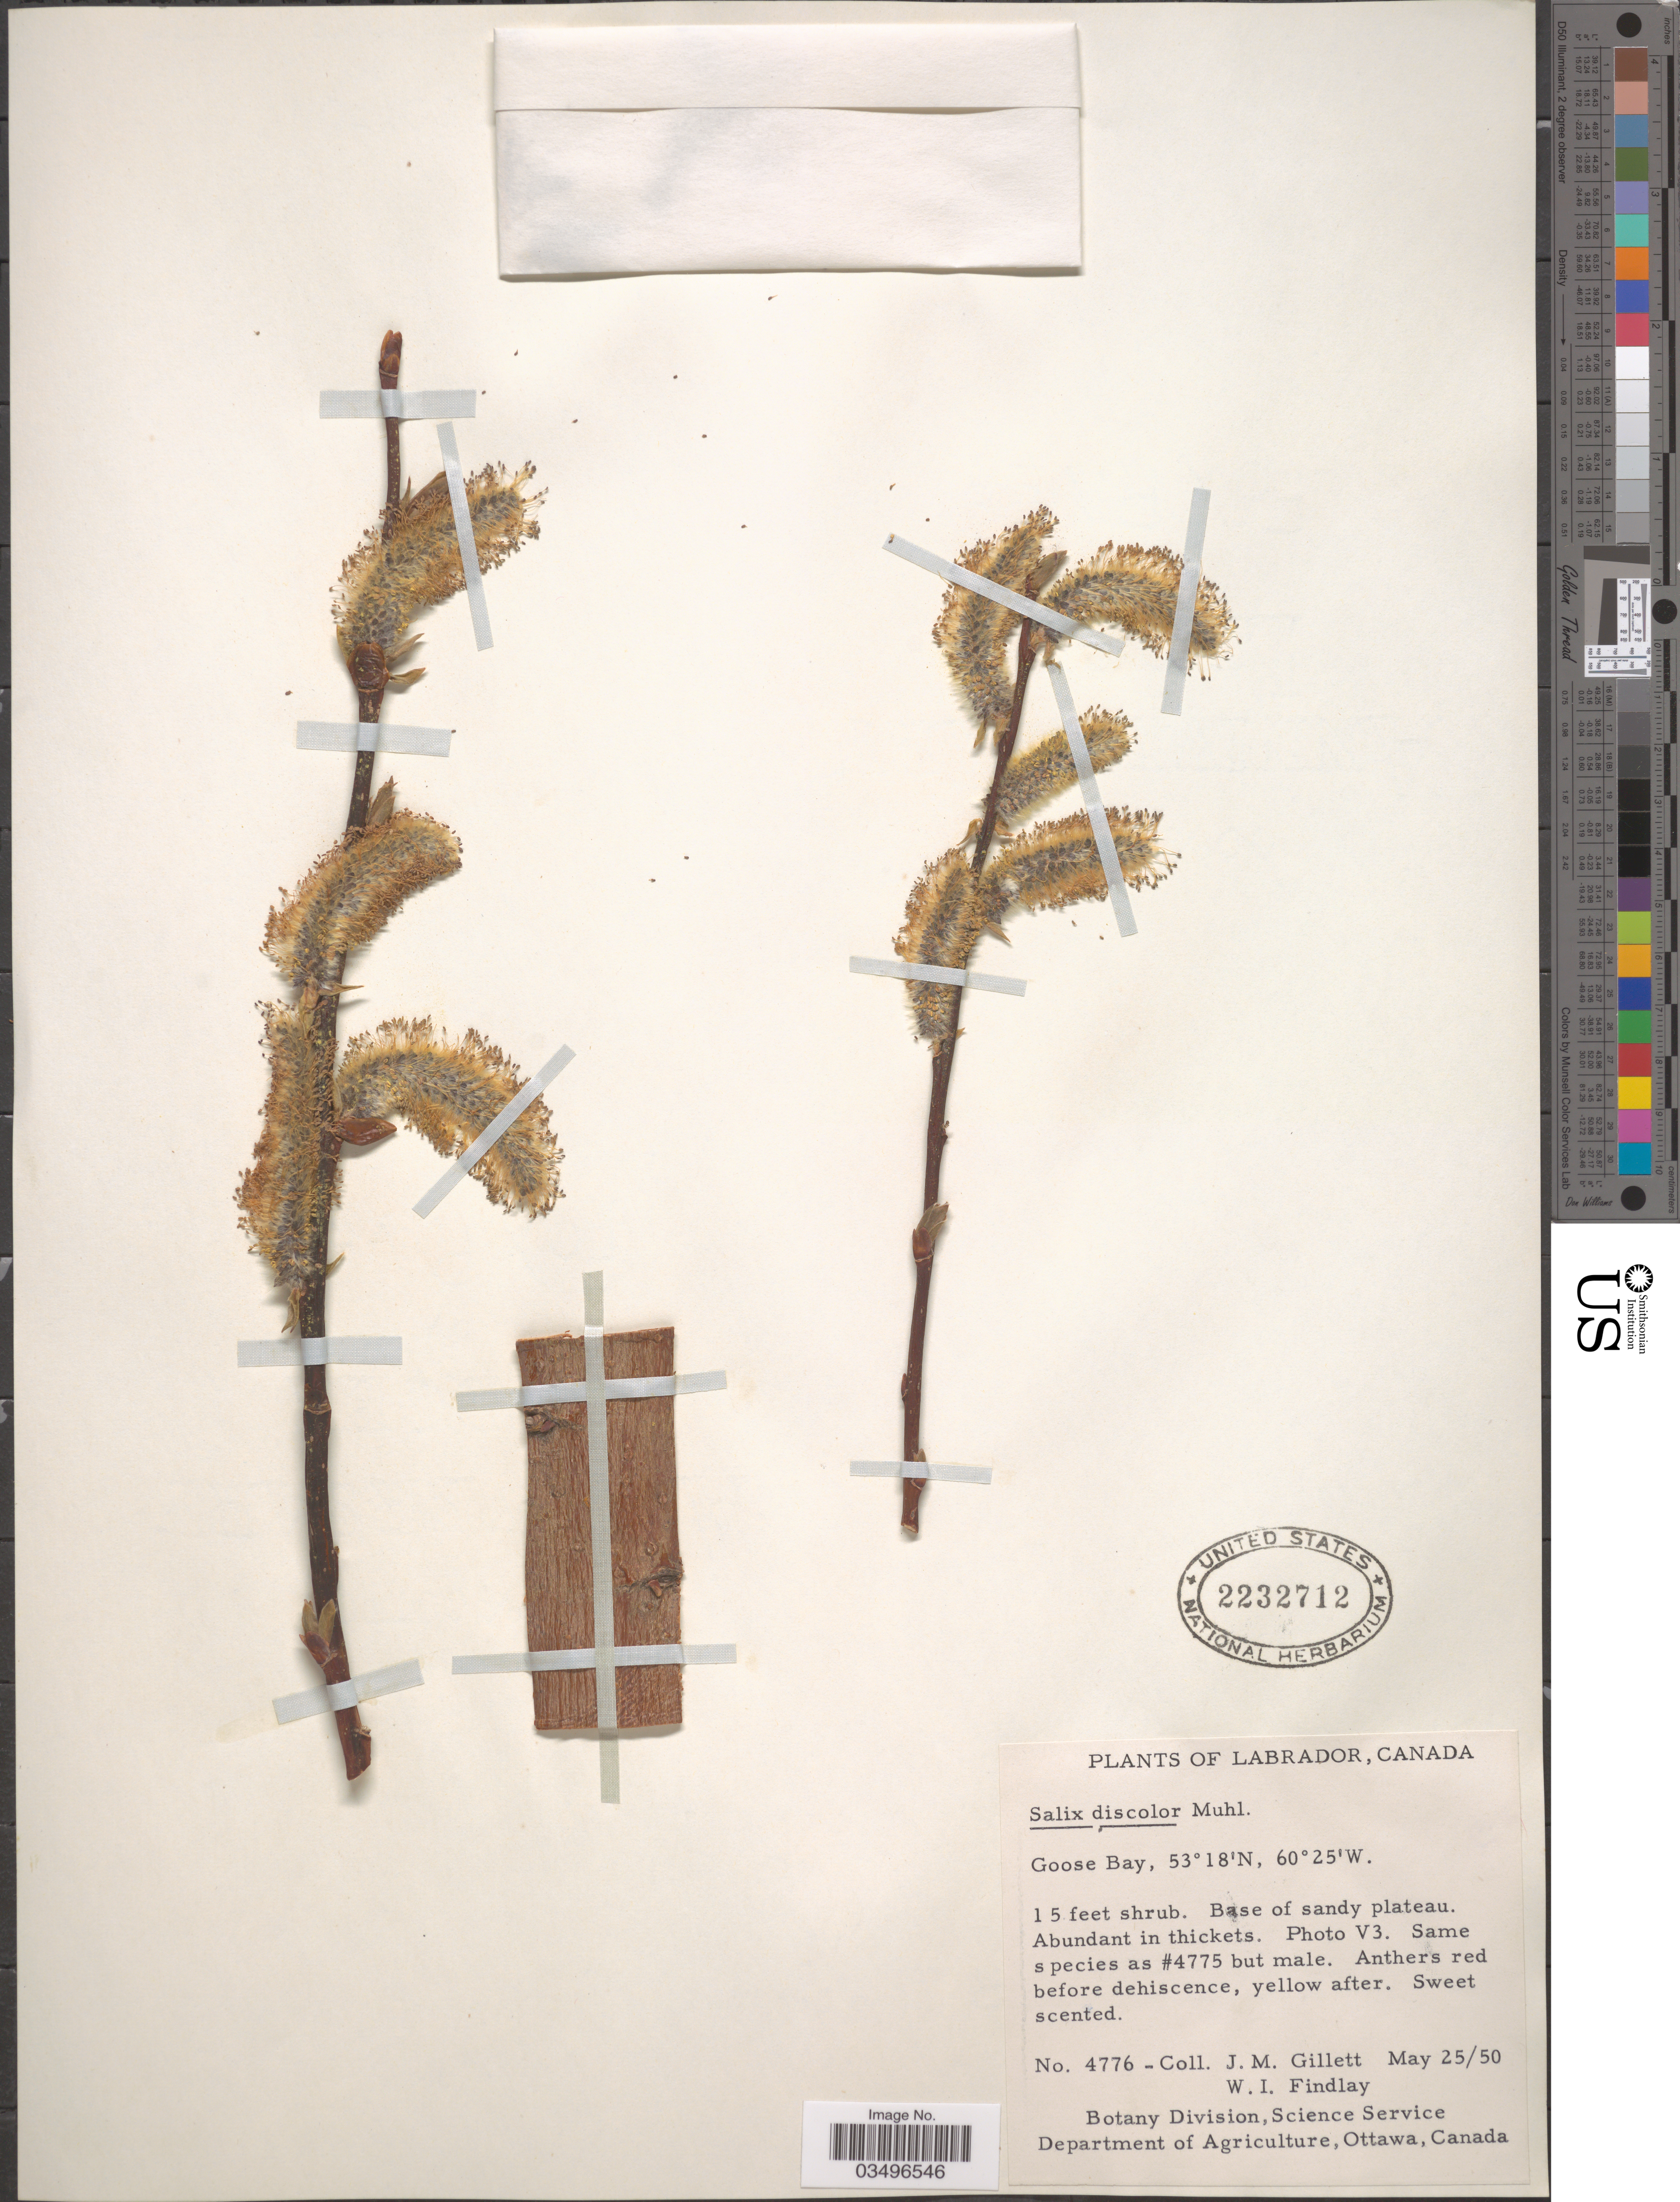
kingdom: Plantae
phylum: Tracheophyta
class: Magnoliopsida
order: Malpighiales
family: Salicaceae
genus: Salix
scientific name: Salix discolor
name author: Muhl.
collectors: J. M. Gillett & W. Findlay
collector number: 4776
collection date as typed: Transcribed d/m/y: 25/5/50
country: Canada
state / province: Newfoundland and Labrador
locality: Labrador. Goose Bay. Base of sandy plateau.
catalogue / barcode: US 2232712